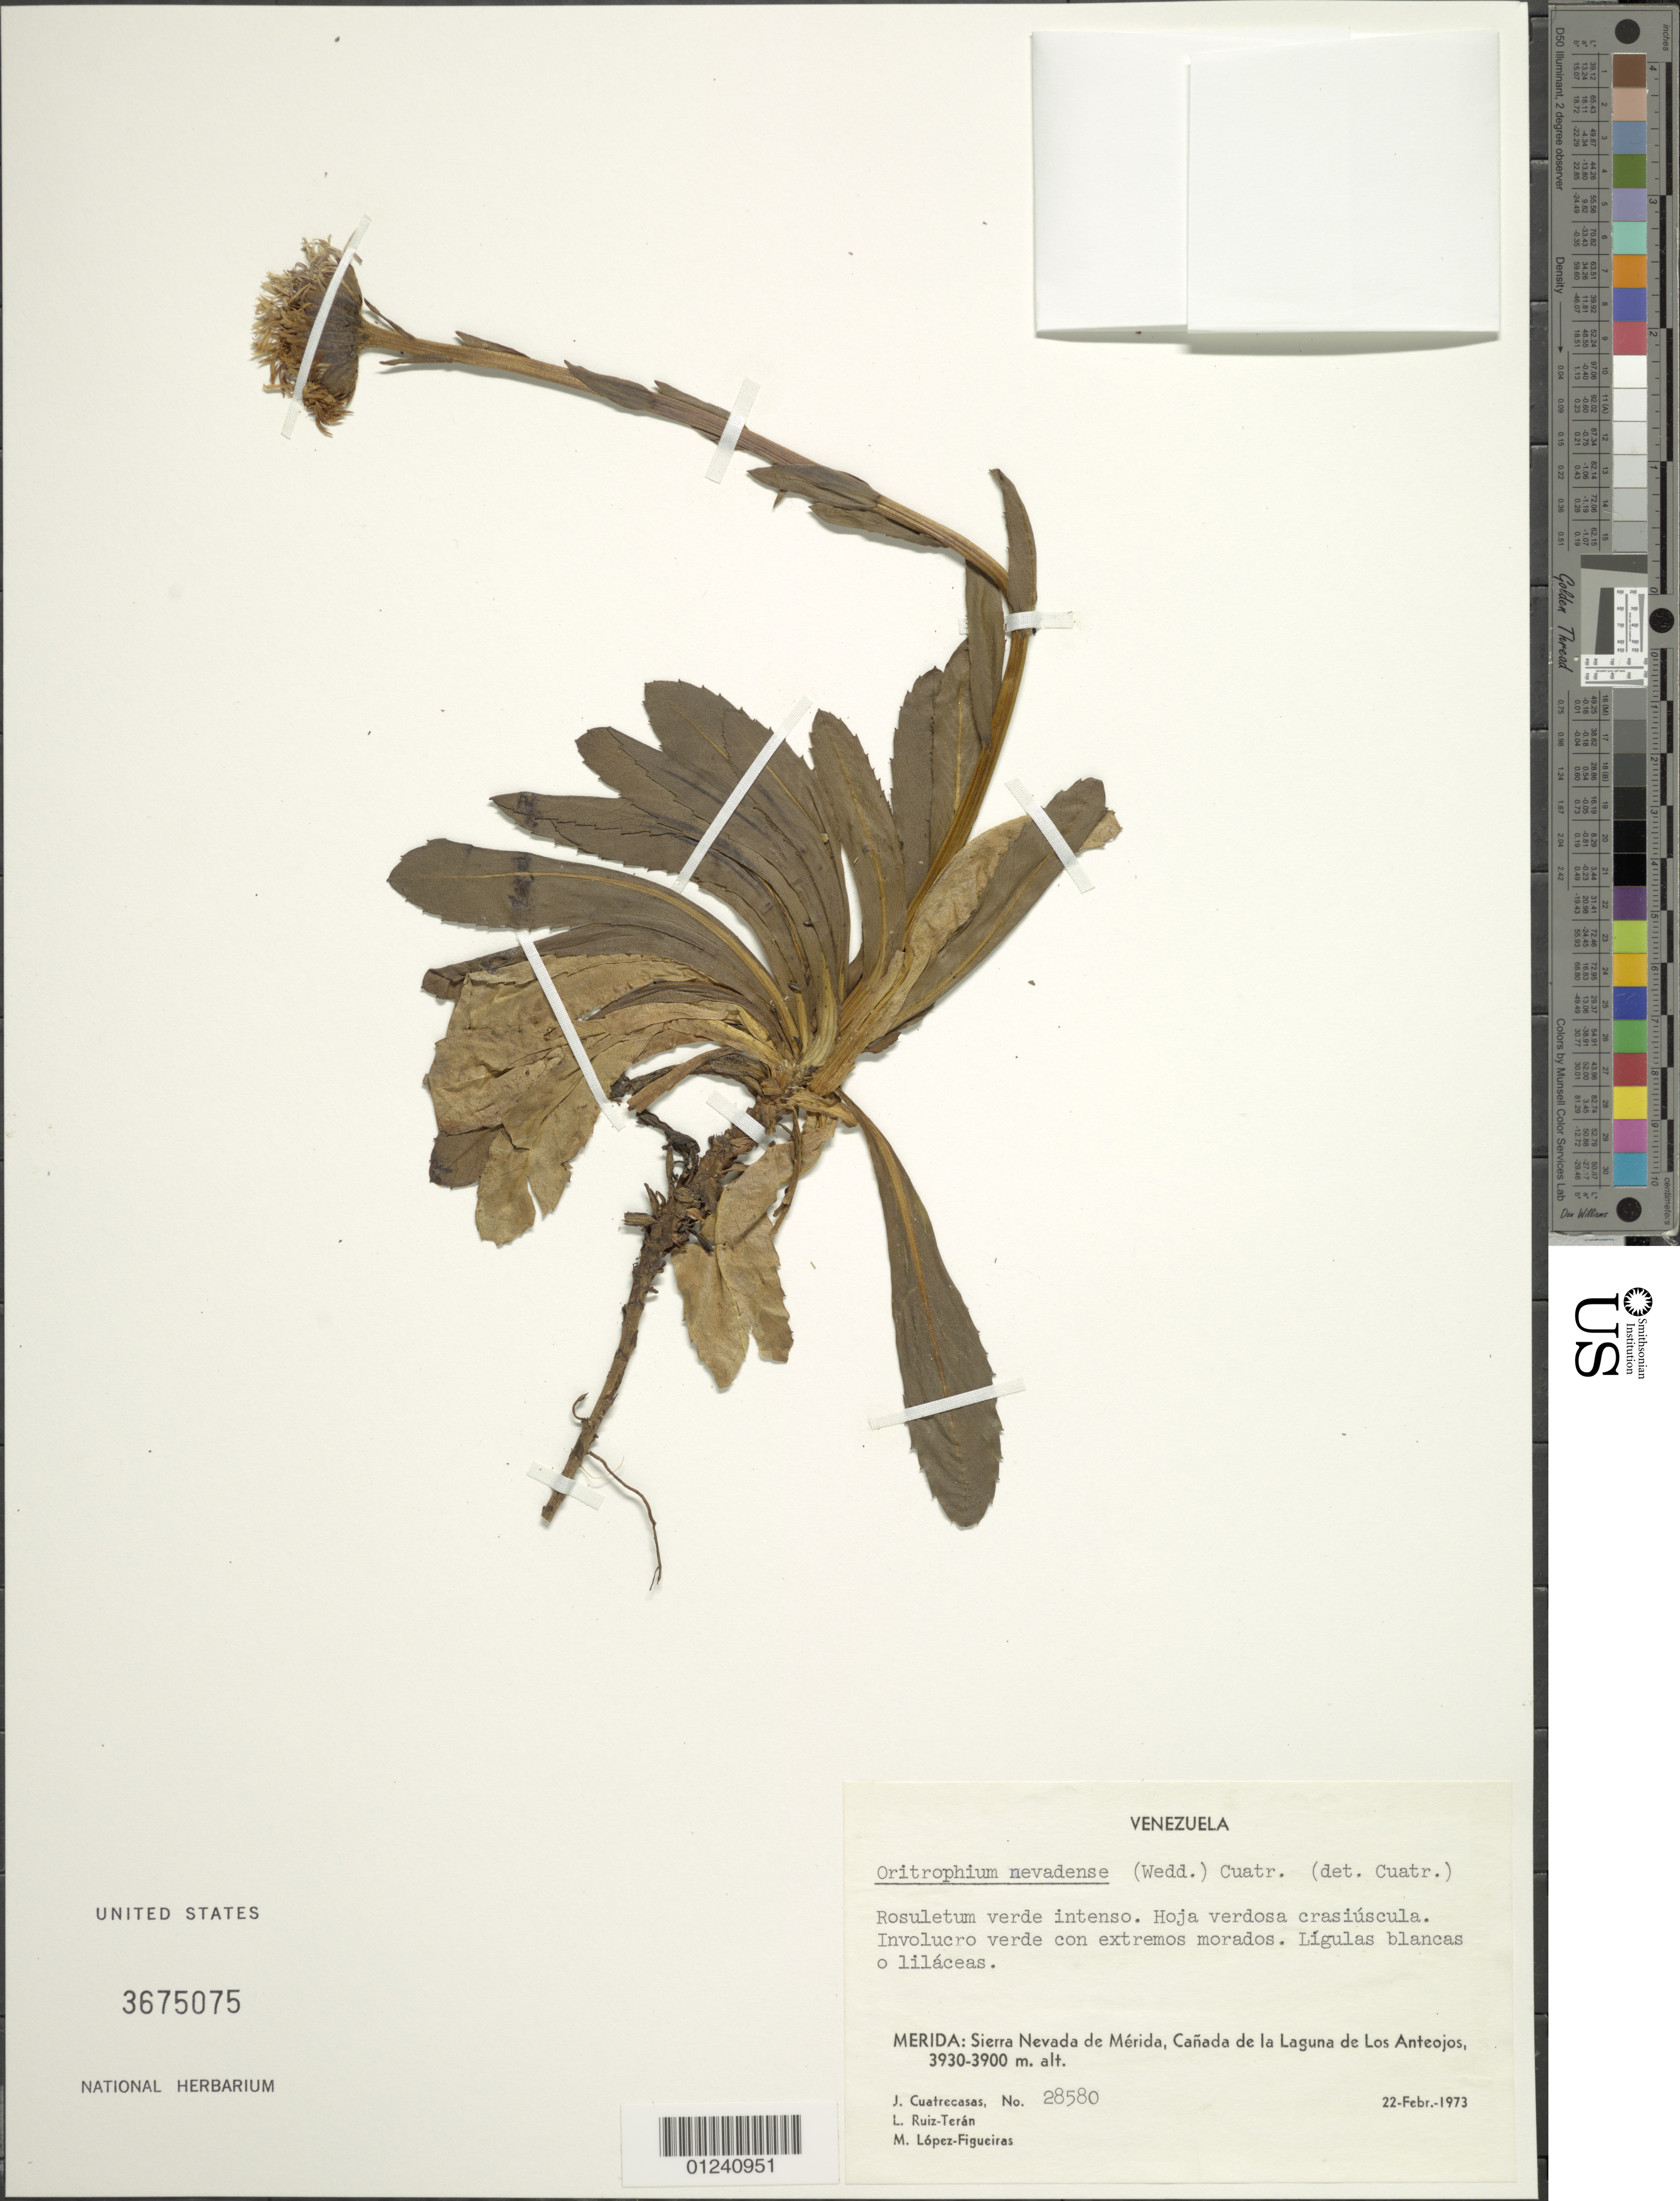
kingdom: Plantae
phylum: Tracheophyta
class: Magnoliopsida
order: Asterales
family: Asteraceae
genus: Oritrophium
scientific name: Oritrophium nevadense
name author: (Wedd.) Cuatrec.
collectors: J. Cuatrecasas, L. E. Ruíz-Terán & M. López Figueiras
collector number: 28580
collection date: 1973-02-22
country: Venezuela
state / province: Mérida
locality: Sierra Nevada de Merida, Cañada de la Laguna de Los Anteojos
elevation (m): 3900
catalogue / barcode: US 3675075